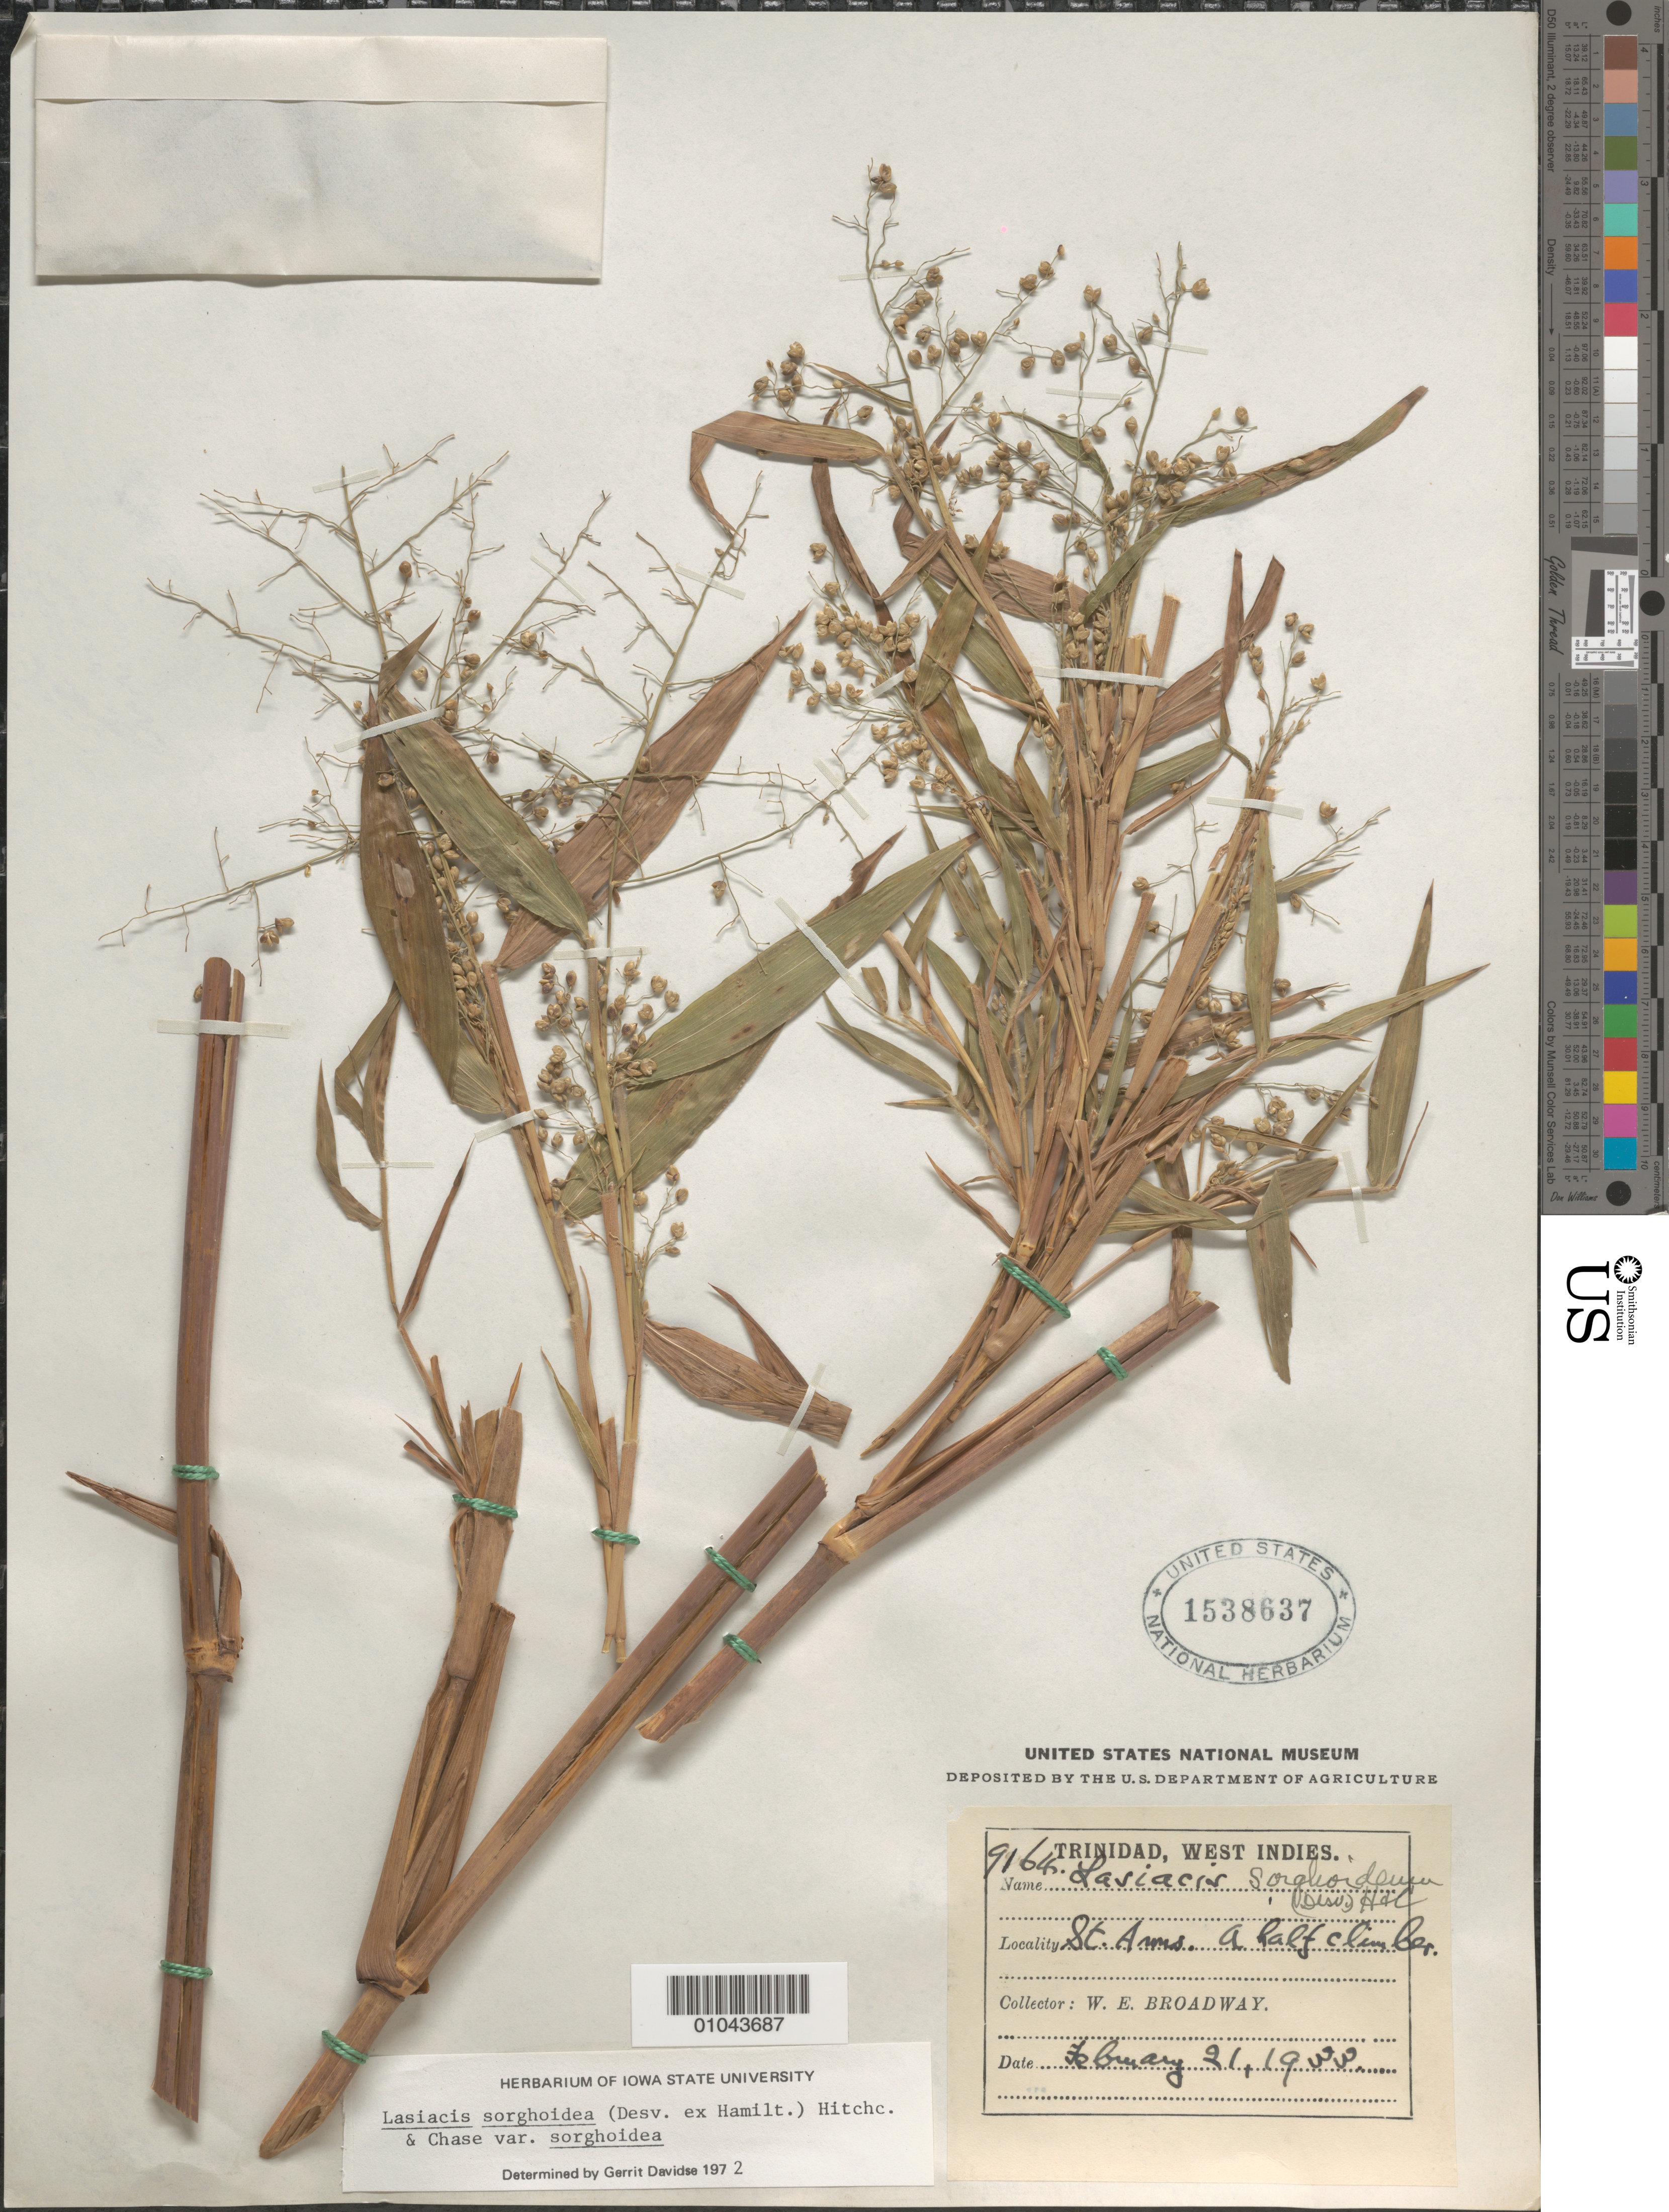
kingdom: Plantae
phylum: Tracheophyta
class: Liliopsida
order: Poales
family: Poaceae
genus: Lasiacis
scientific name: Lasiacis sorghoidea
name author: (Desv. ex Ham.) Hitchc. & Chase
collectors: W. E. Broadway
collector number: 9164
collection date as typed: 21 Feb 1933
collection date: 1933-02-21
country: Trinidad and Tobago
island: Trinidad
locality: St. Anns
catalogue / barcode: US 1538637